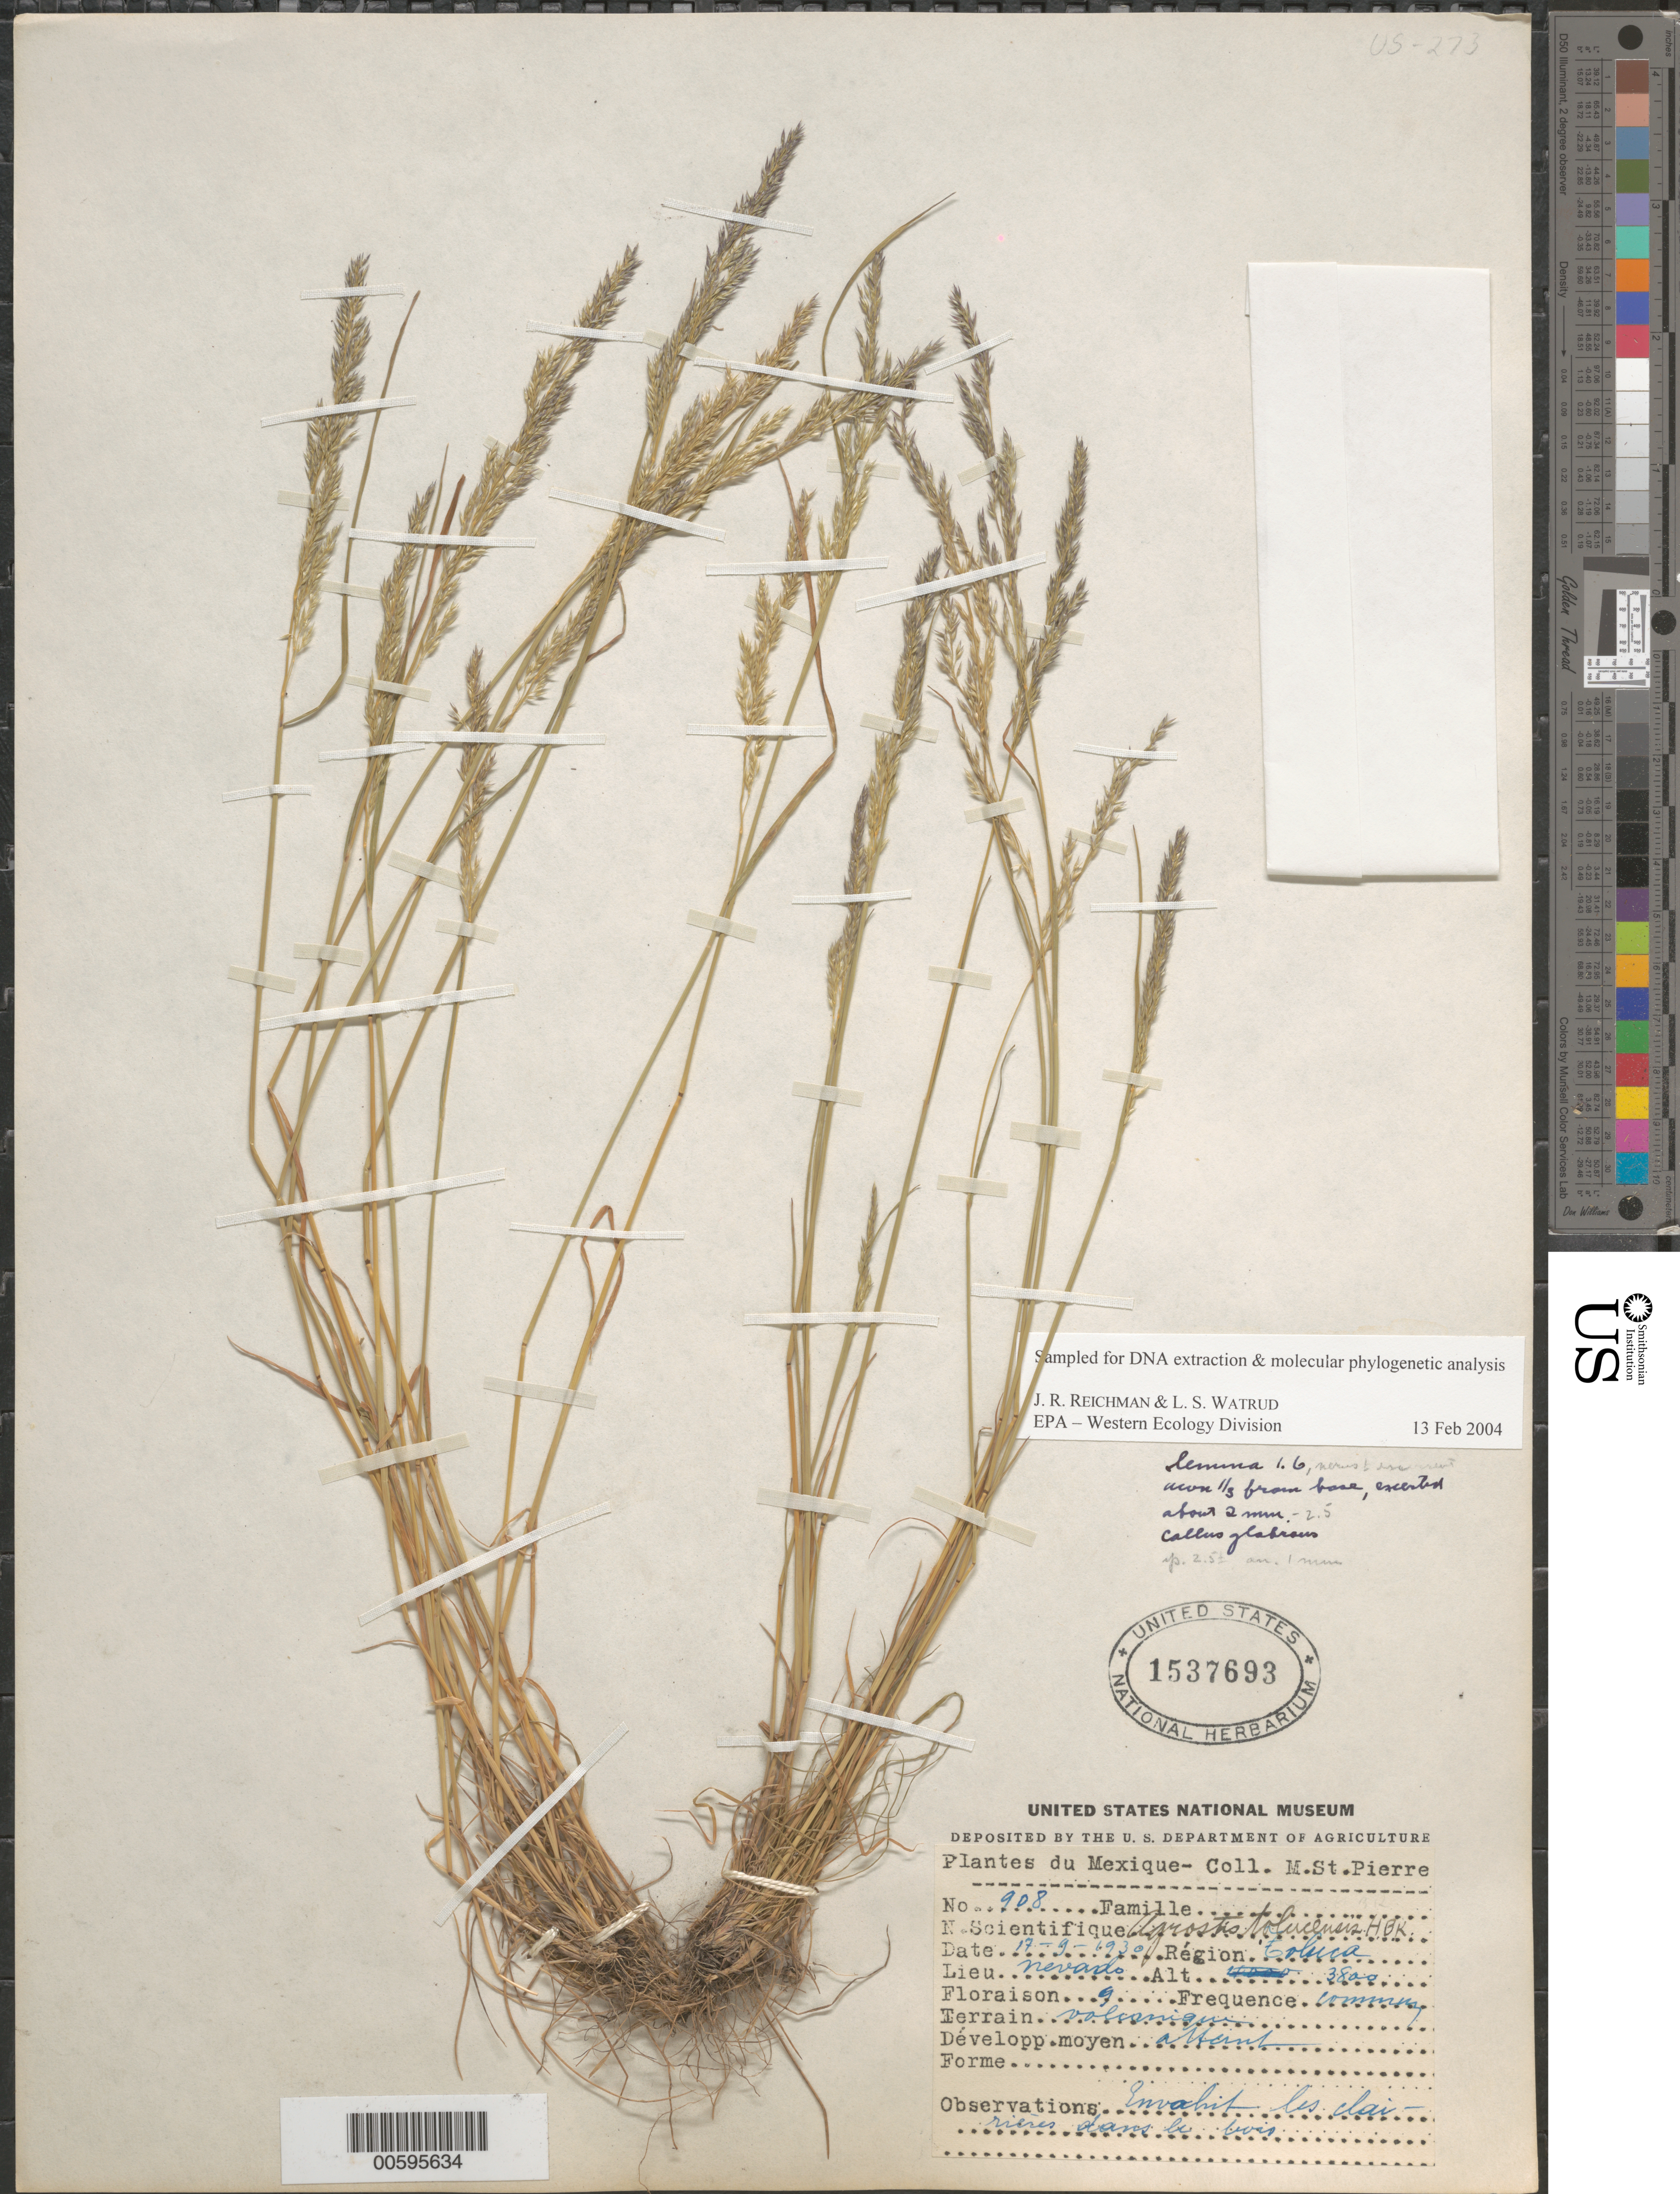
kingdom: Plantae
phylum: Tracheophyta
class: Liliopsida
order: Poales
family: Poaceae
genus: Agrostis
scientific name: Agrostis tolucensis Kunth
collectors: M. Saint-Pierre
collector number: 908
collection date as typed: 17 Sep 1930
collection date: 1930-09-17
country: Mexico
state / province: México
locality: Toluca, Nevado.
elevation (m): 3800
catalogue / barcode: US 1537693